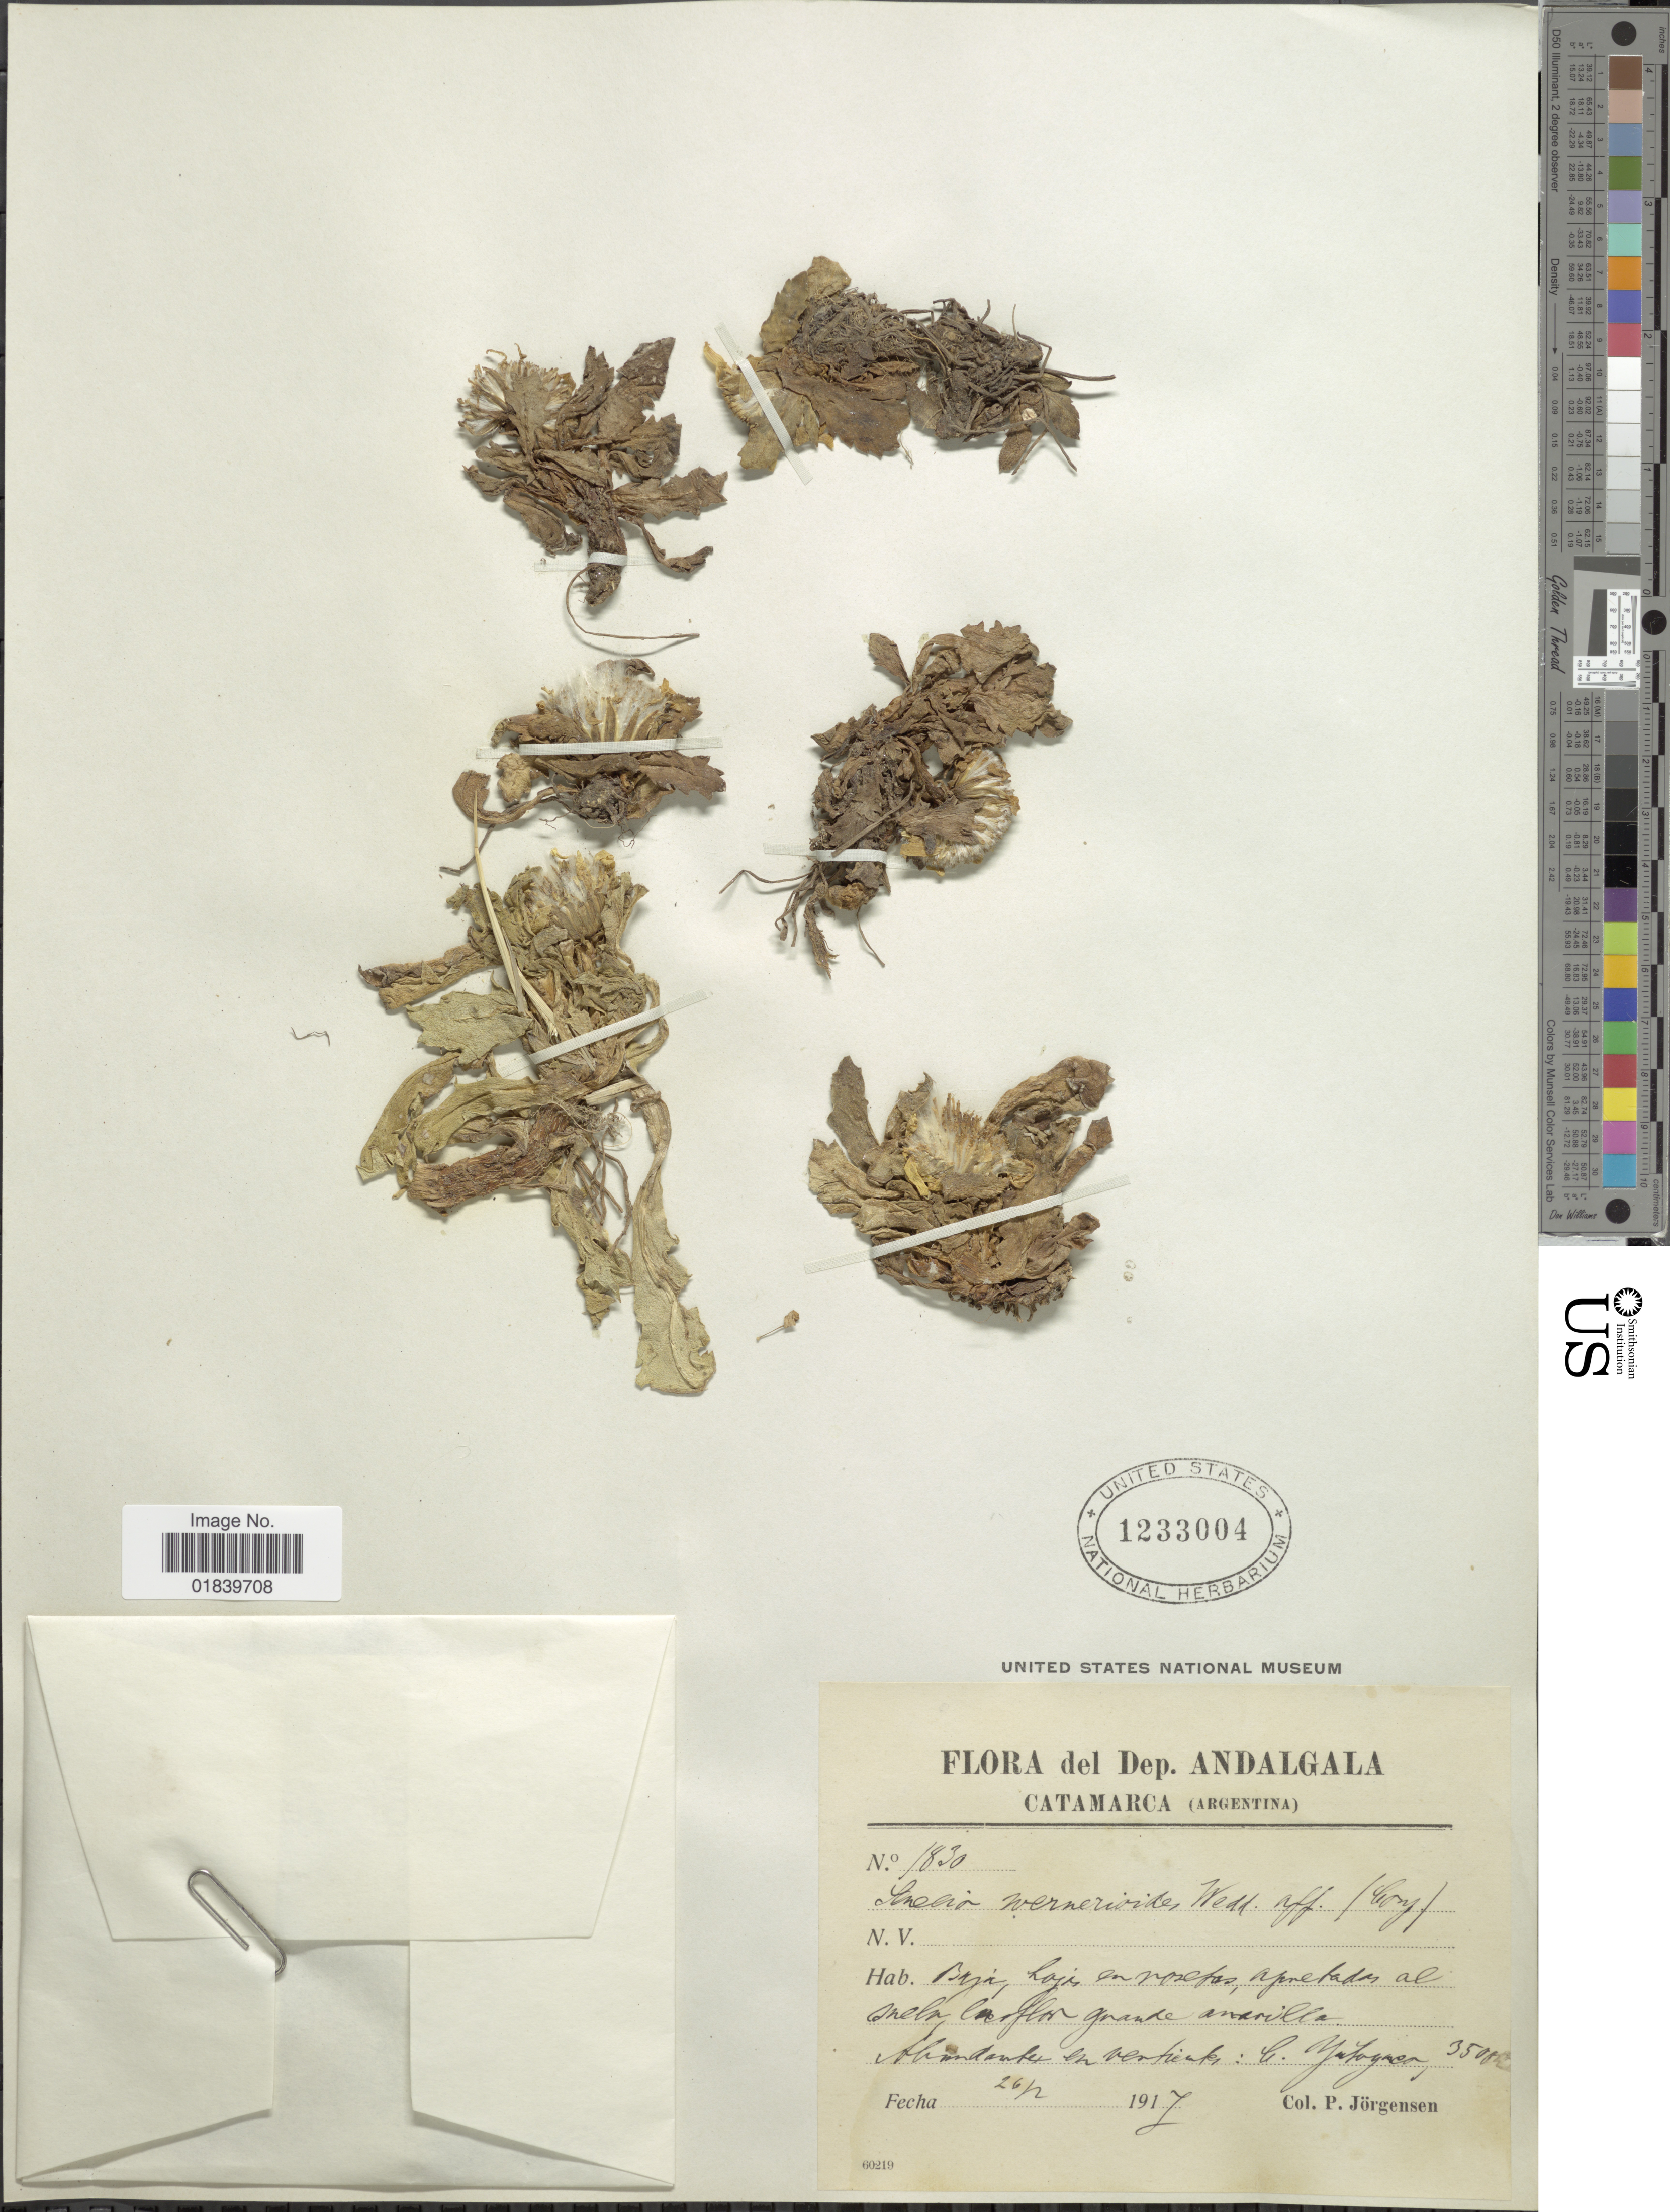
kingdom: Plantae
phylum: Tracheophyta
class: Magnoliopsida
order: Asterales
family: Asteraceae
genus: Senecio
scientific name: Senecio wernerioides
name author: Wedd.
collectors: P. Jörgensen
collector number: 1830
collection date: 1917-02-26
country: Argentina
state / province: Catamarca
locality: Dep. Andalgala, Catamarca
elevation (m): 1067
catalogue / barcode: US 1233004